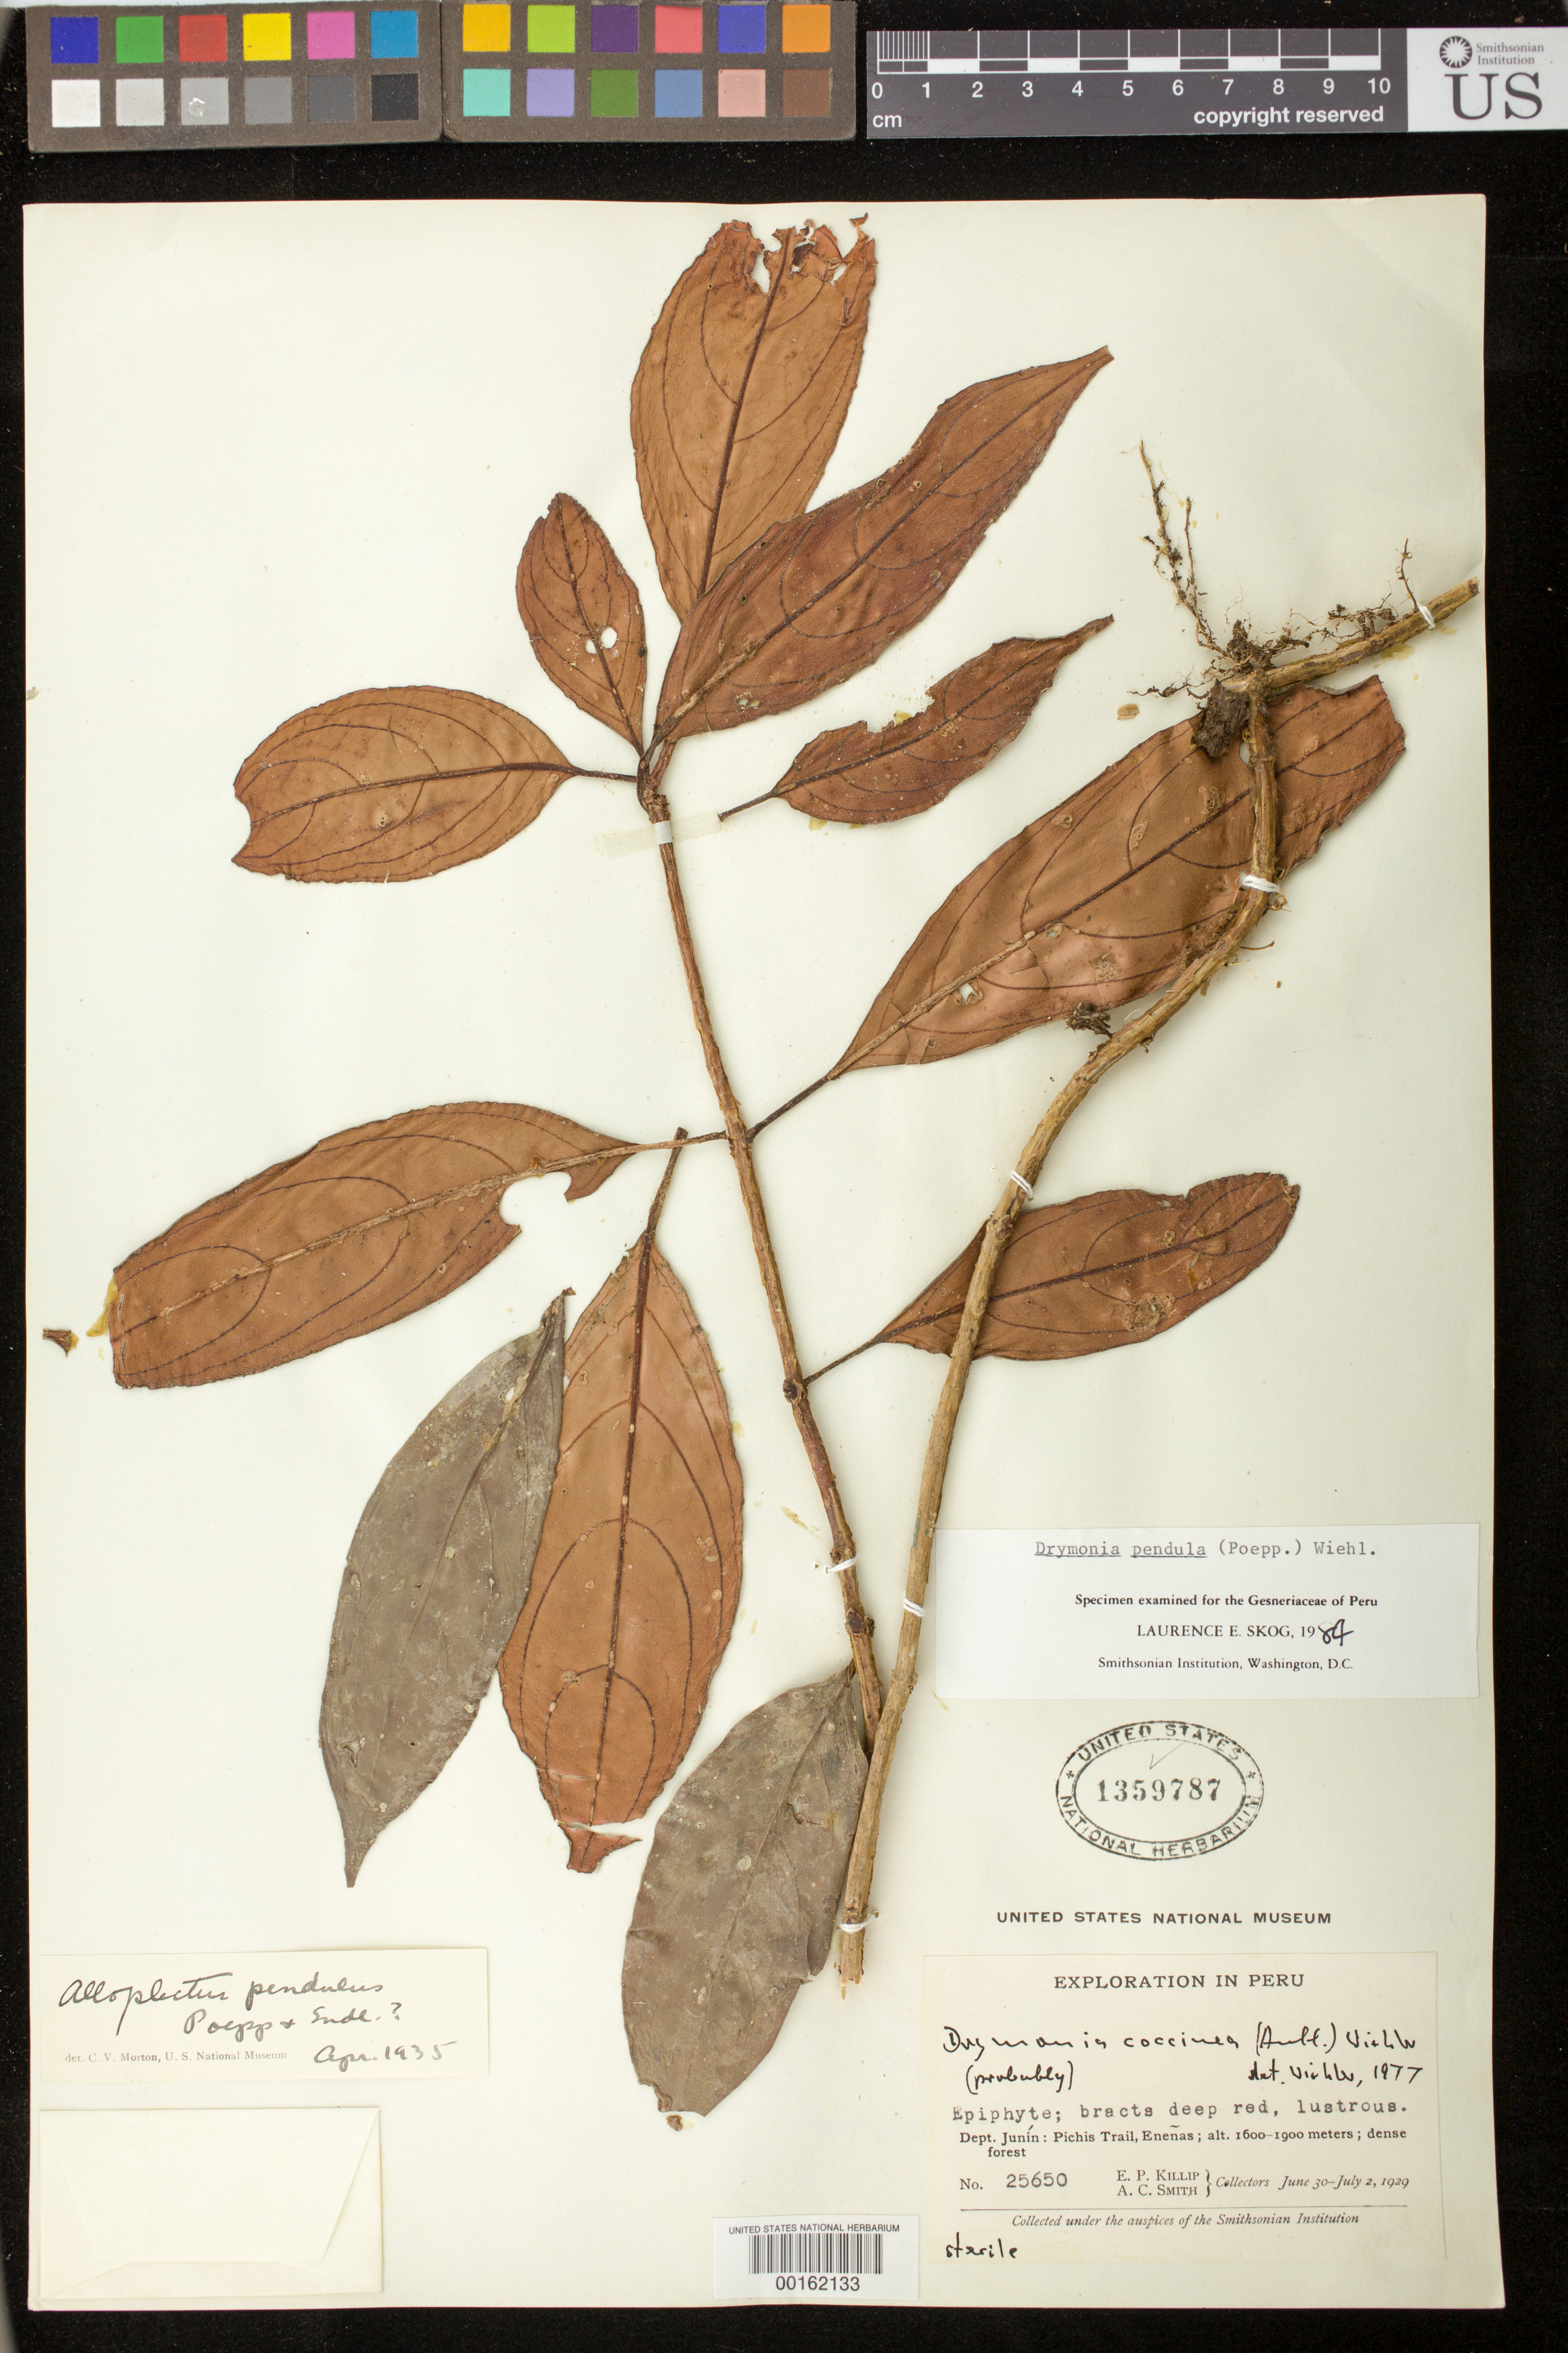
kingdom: Plantae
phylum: Tracheophyta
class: Magnoliopsida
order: Lamiales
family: Gesneriaceae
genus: Drymonia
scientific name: Drymonia pendula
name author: (Poepp.) Wiehler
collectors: E. P. Killip & A. C. Smith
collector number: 25650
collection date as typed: Jun-Jul 1929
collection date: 1929-06/1929-07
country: Peru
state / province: Pasco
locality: Junín.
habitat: Dense forest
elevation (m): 1600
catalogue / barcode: US 1359787